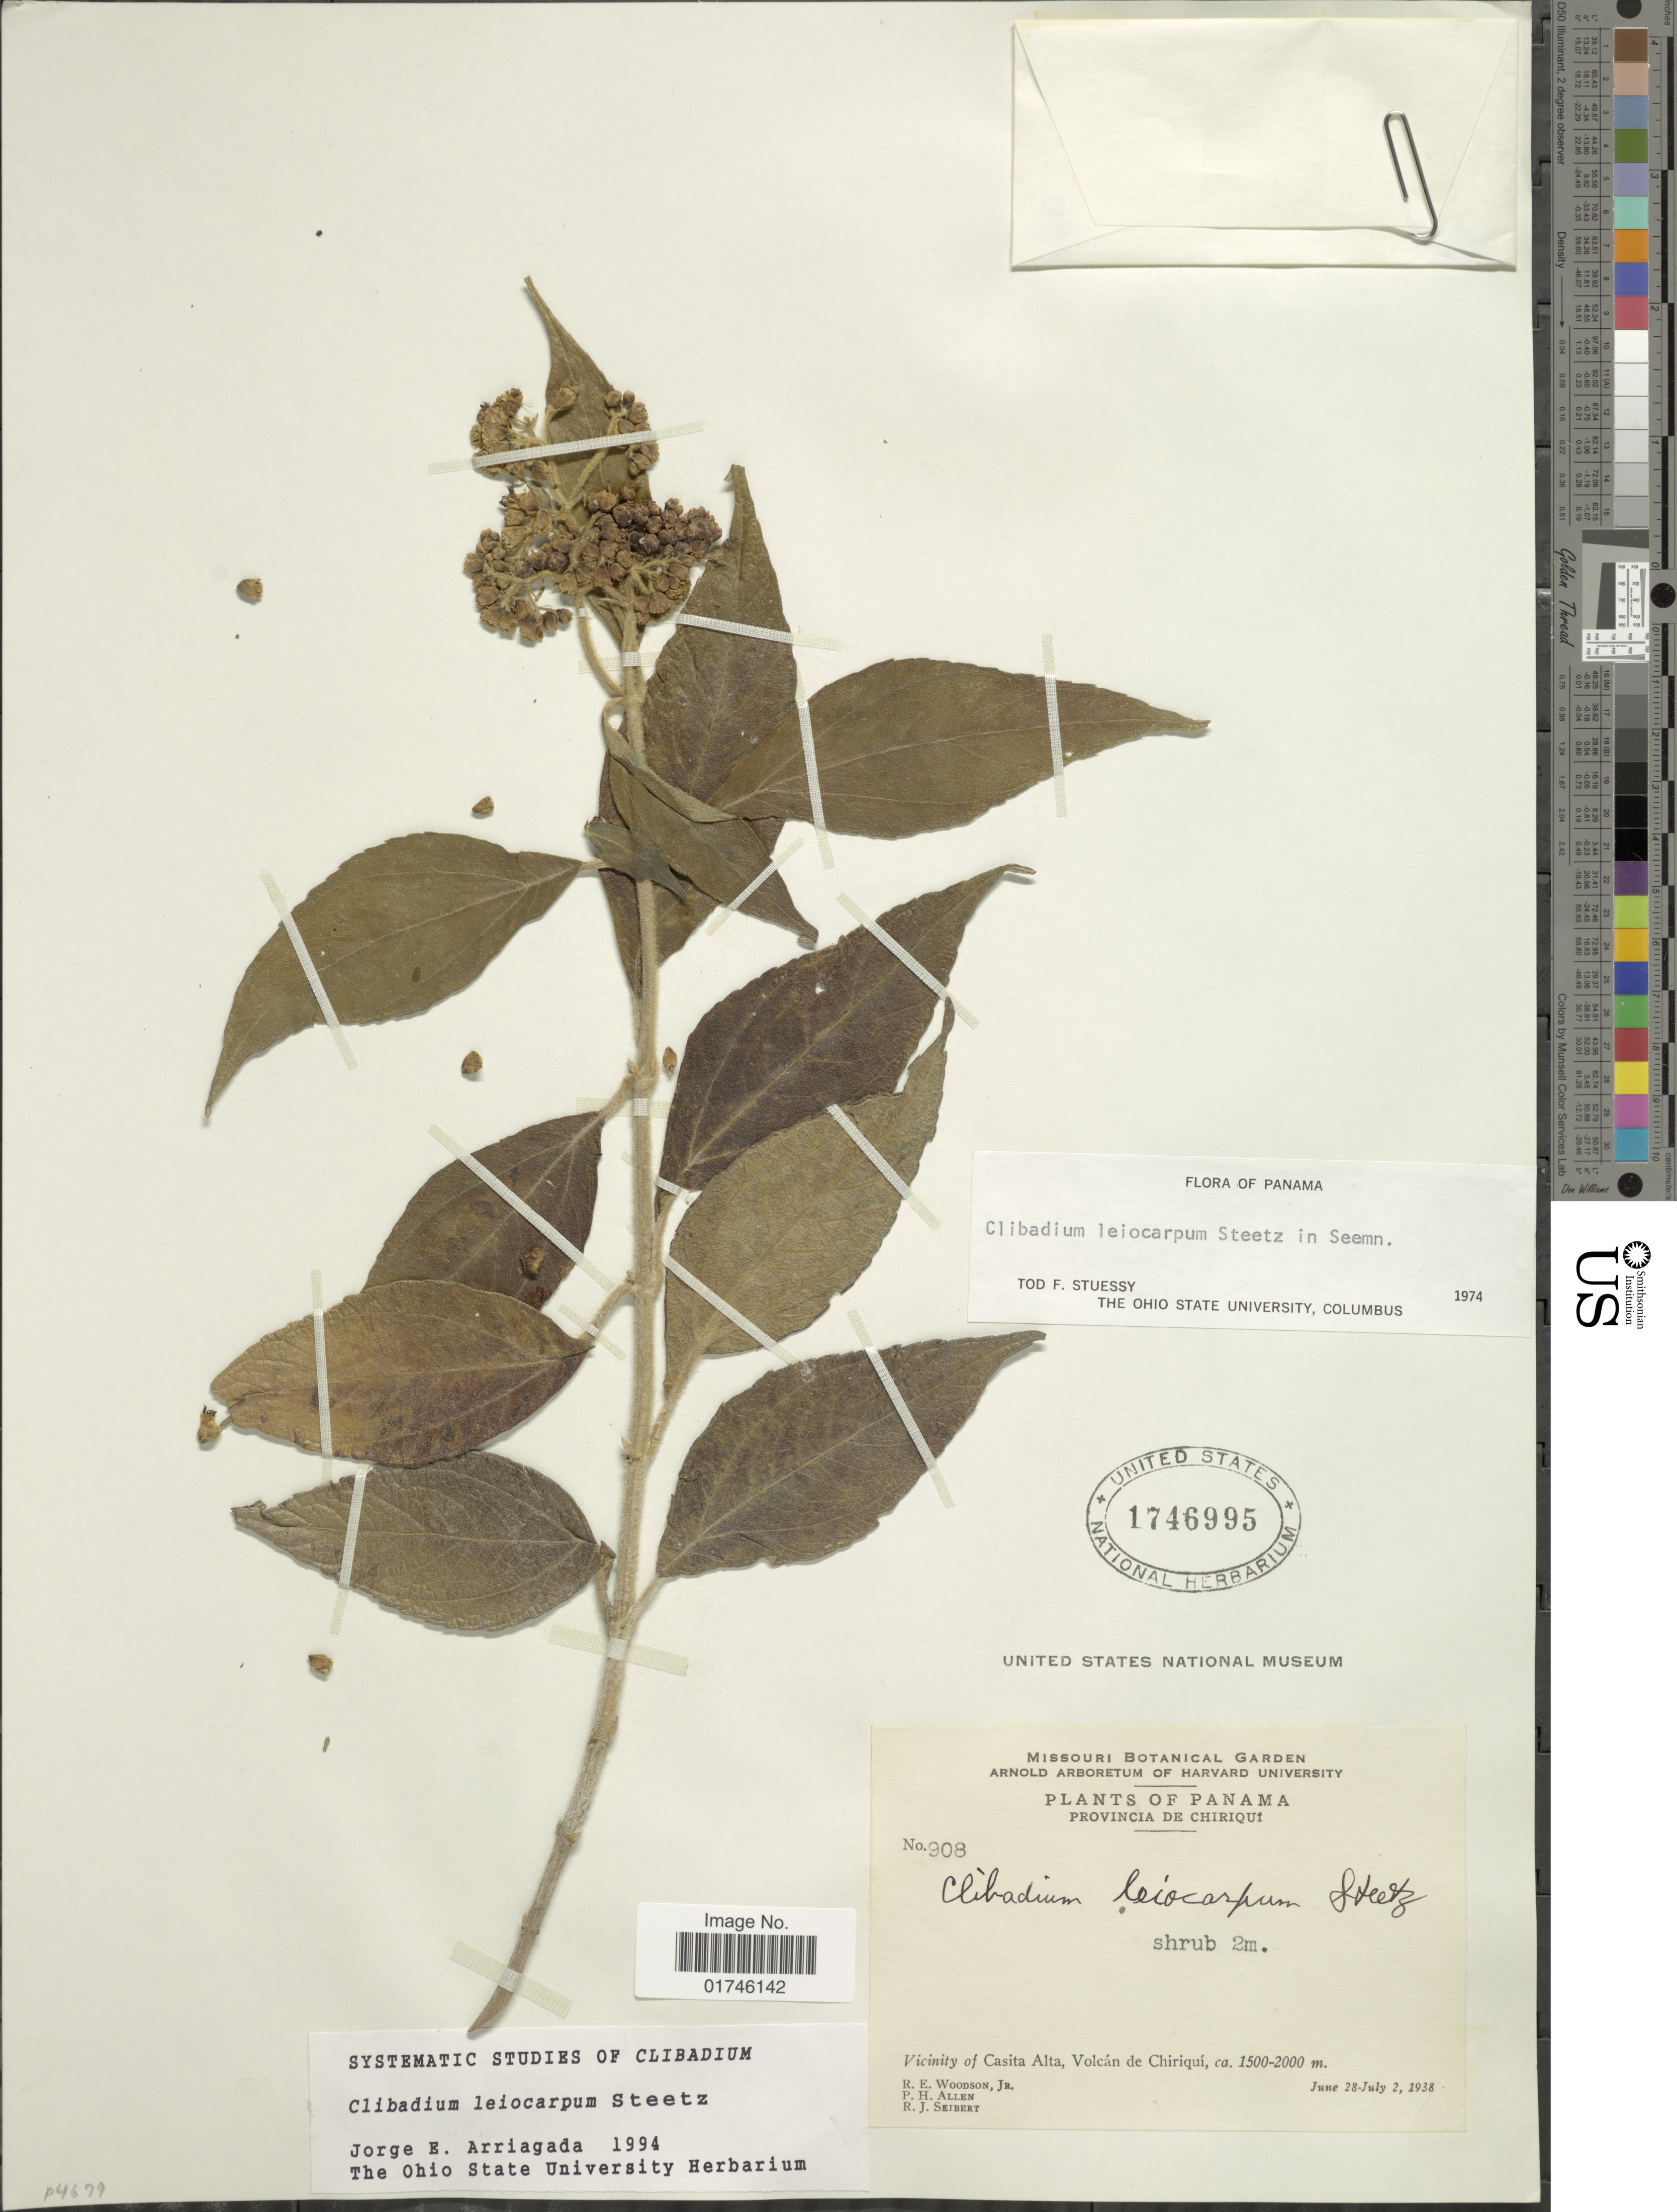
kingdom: Plantae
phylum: Tracheophyta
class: Magnoliopsida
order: Asterales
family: Asteraceae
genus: Clibadium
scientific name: Clibadium leiocarpum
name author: Steetz in Seem.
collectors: R. E. Woodson, P. H. Allen & R. J. Seibert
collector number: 908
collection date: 1938-06-28/1938-07-02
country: Panama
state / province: Chiriqui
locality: Provincia de Chiriqui, Vicinity of Casita Alta, Volcan de Chiriqui.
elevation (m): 1500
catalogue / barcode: US 1746995